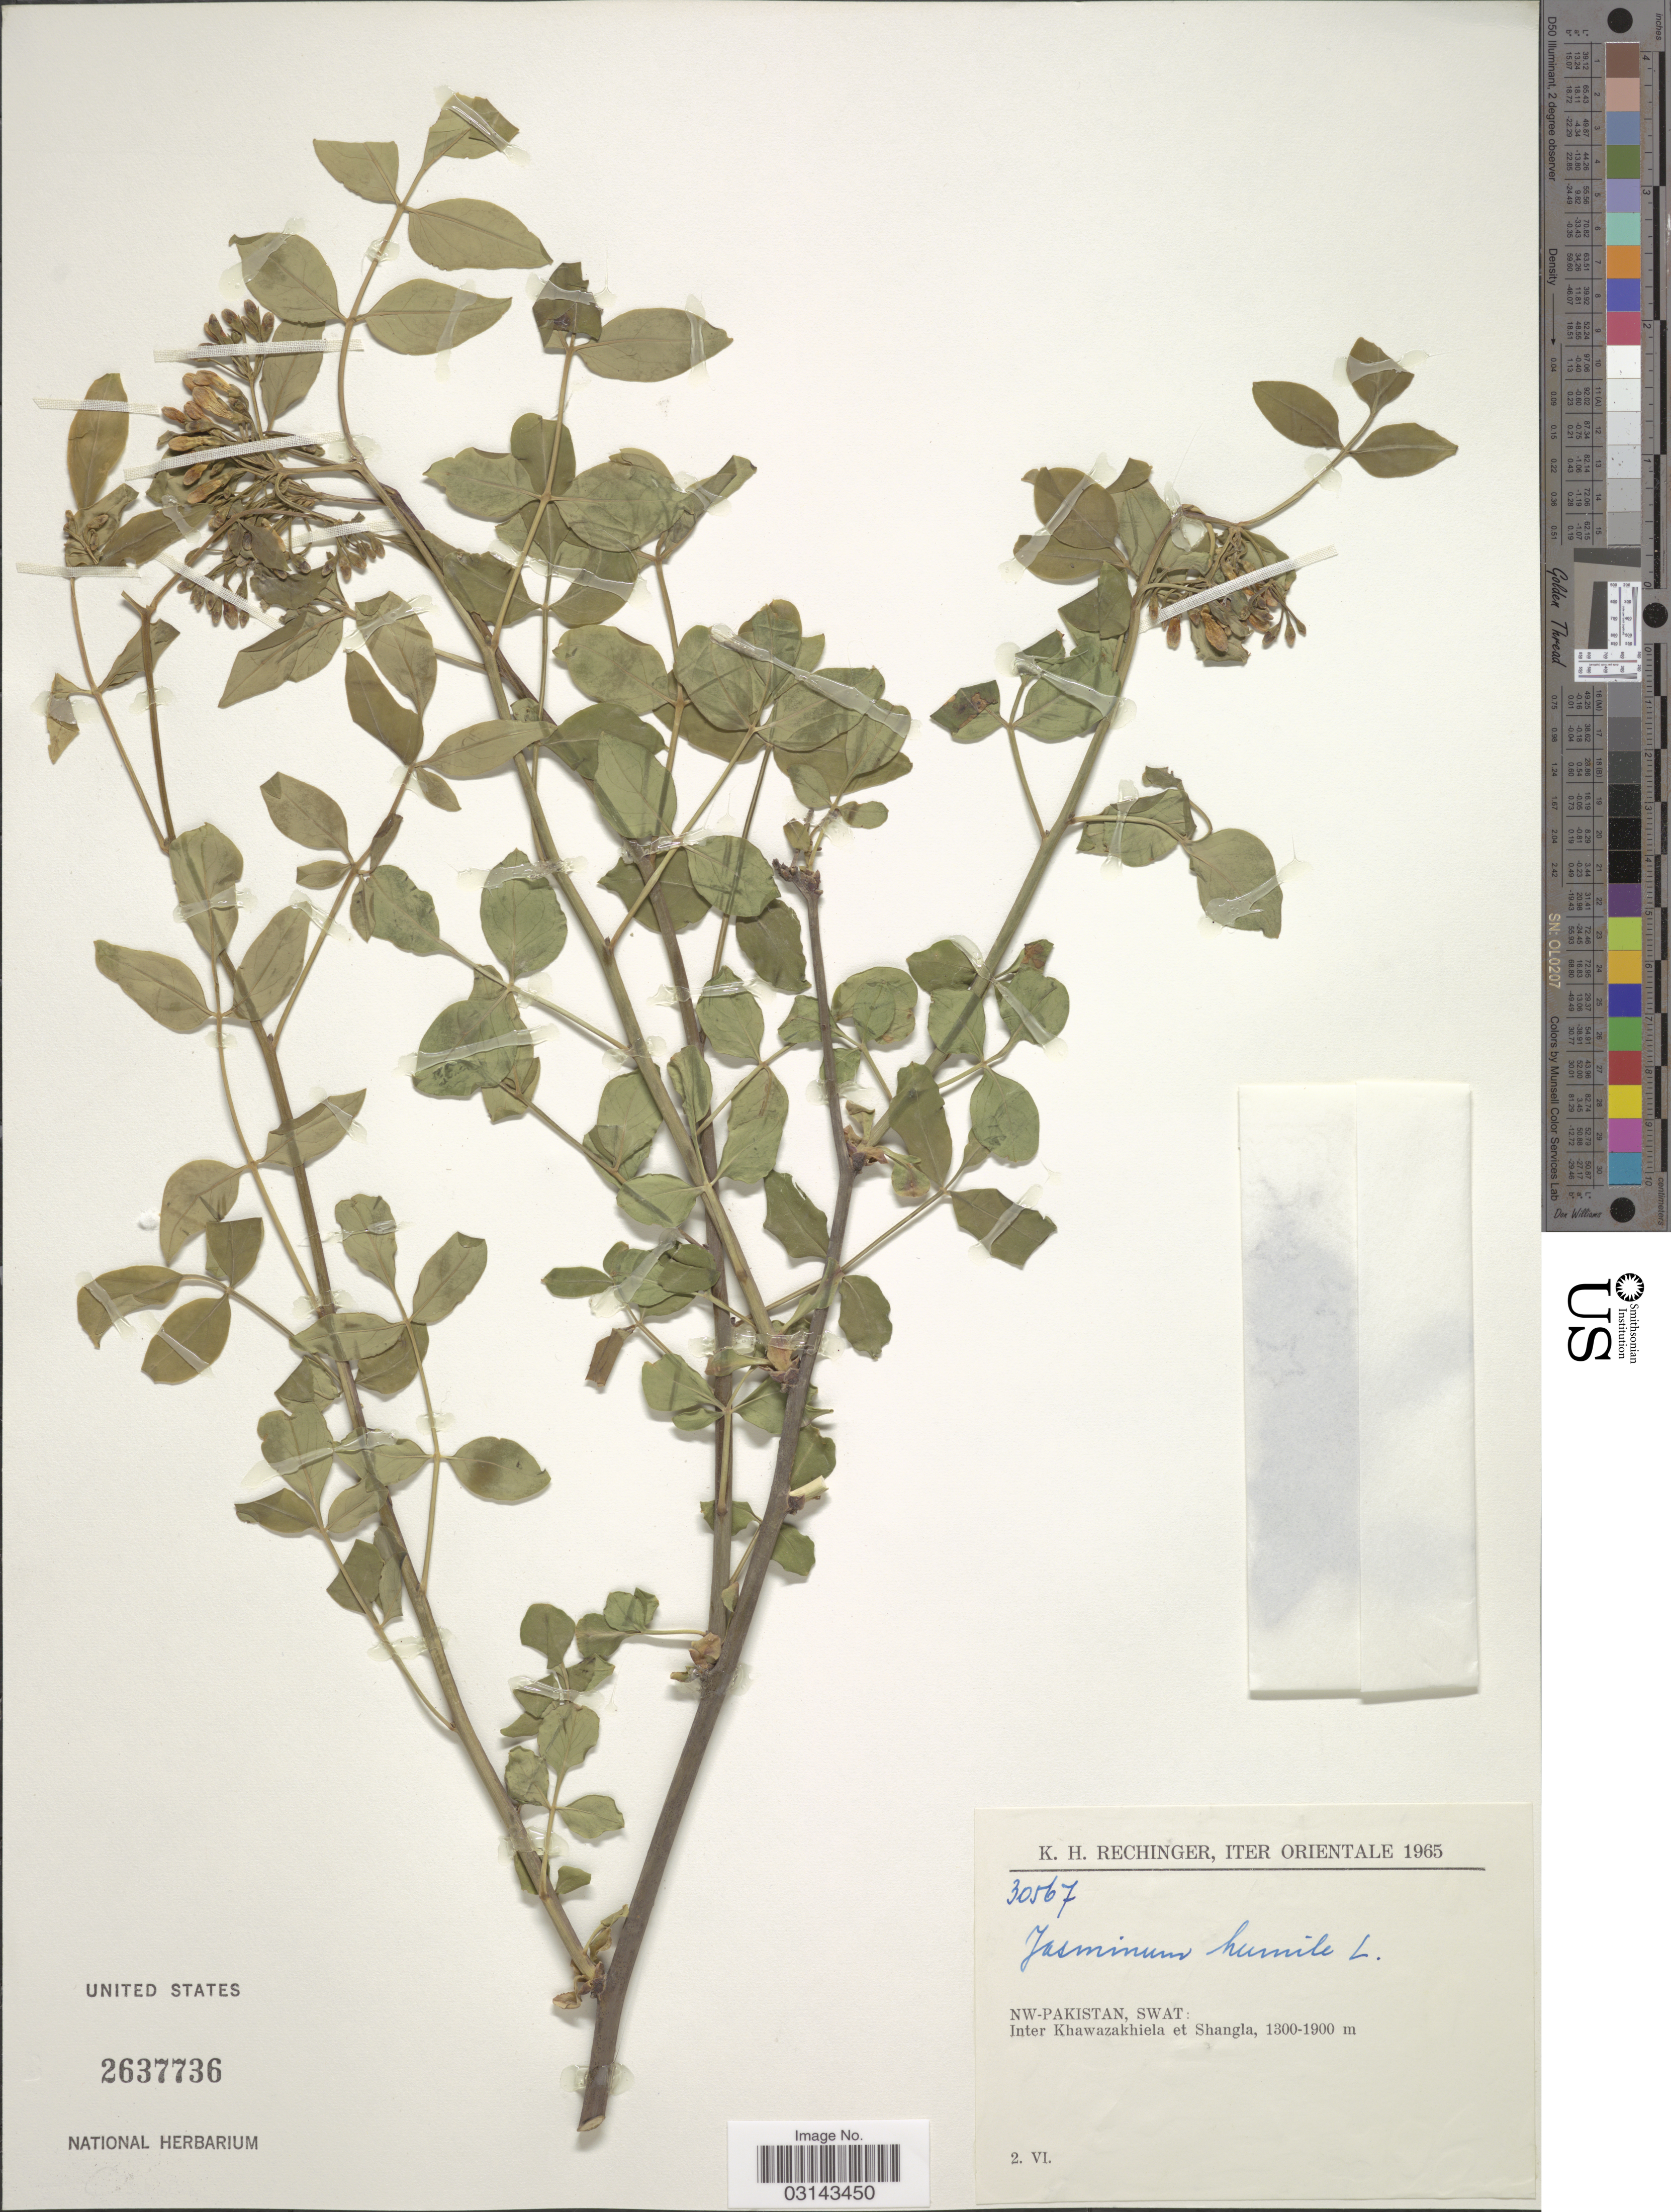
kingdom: Plantae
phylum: Tracheophyta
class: Magnoliopsida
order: Lamiales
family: Oleaceae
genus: Jasminum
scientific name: Jasminum humile var. humile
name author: L.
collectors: K. H. Rechinger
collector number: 30567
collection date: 1965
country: Pakistan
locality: NW-Pakistan, Swat: Inter Khawazakhiela et Shangla. Orientale.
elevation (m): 1300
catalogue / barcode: US 2637736